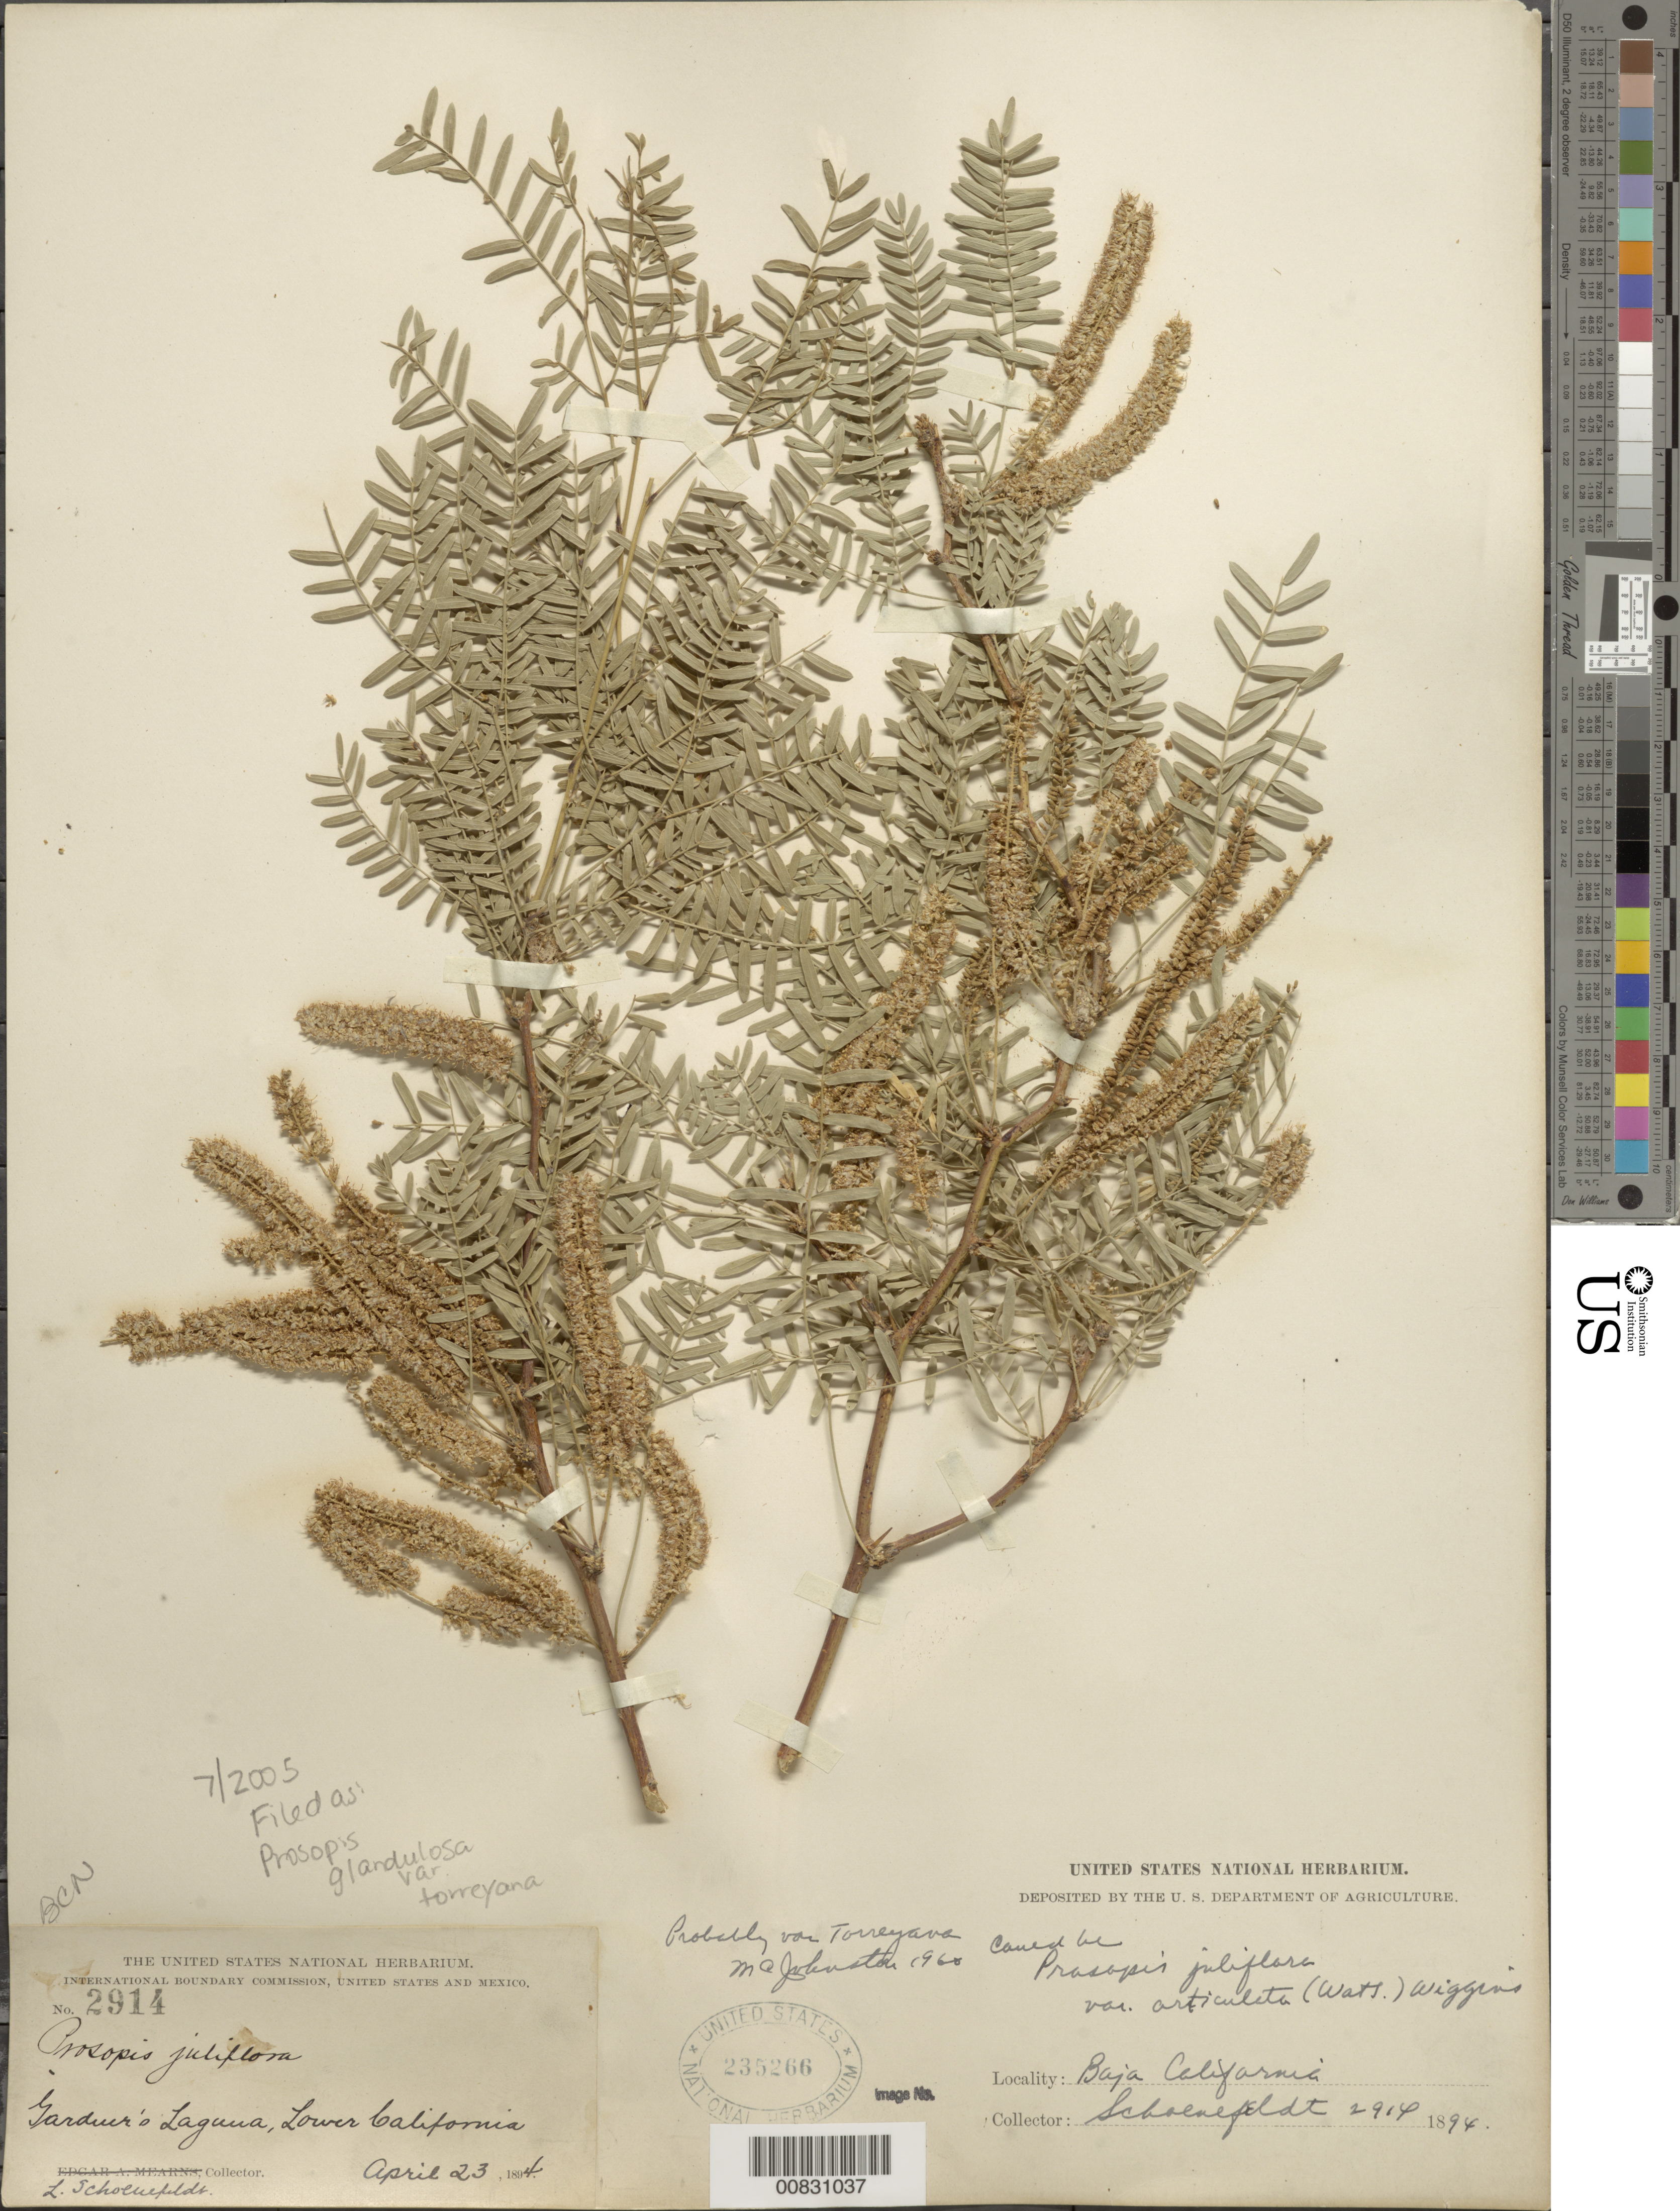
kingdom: Plantae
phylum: Tracheophyta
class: Magnoliopsida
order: Fabales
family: Fabaceae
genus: Neltuma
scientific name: Neltuma odorata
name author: (Torr. & Frém.) C. E. Hughes & G.P. Lewis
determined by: Strong, Mark T., (BOT), Smithsonian Institution - National Museum of Natural History (UNITED STATES)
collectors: L. Schoenfeldt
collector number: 2914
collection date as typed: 23 Apr 1894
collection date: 1894-04-23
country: Mexico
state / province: Baja California Norte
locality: Gardner's Laguna, Baja California.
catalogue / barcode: US 235266